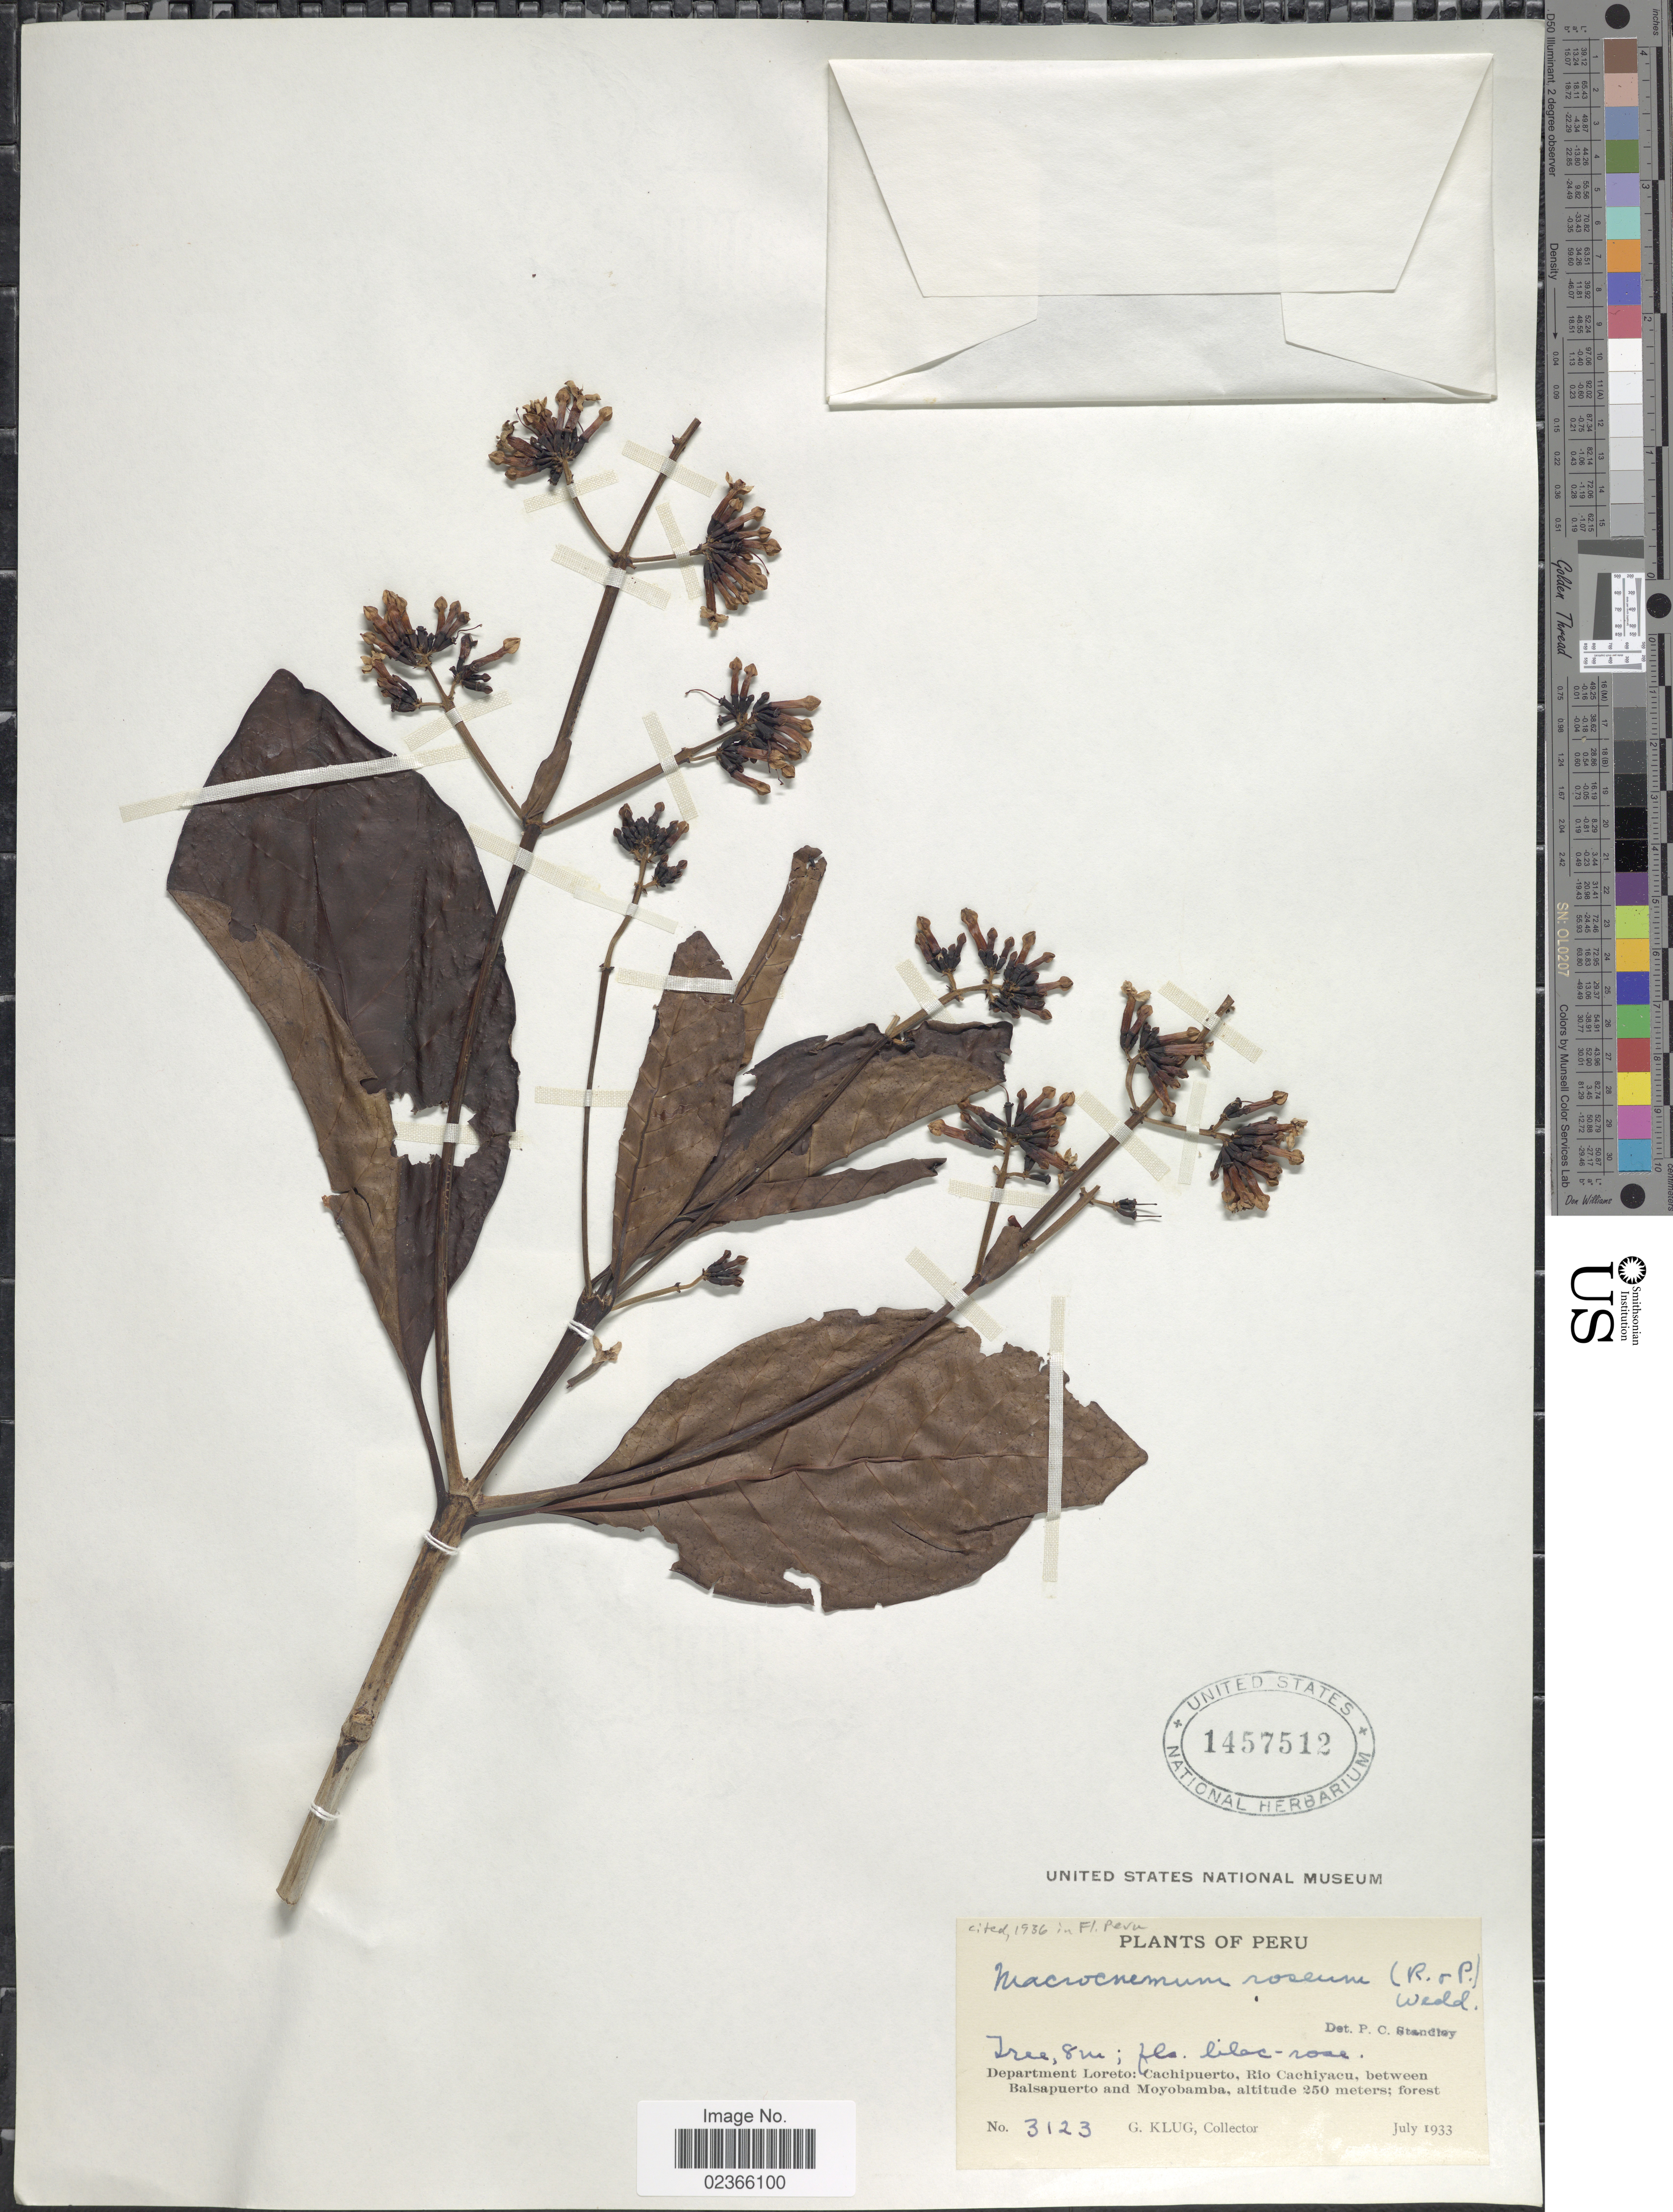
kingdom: Plantae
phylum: Tracheophyta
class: Magnoliopsida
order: Gentianales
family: Rubiaceae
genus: Macrocnemum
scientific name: Macrocnemum roseum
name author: (Ruiz & Pav.) Wedd.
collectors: G. Klug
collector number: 3123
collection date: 1933-07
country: Peru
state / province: Loreto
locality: Departament Loreto: Cachipuerto, Rio Cachiyacu, Between Balsapuerto and Moyobamba.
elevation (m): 250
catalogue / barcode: US 1457512